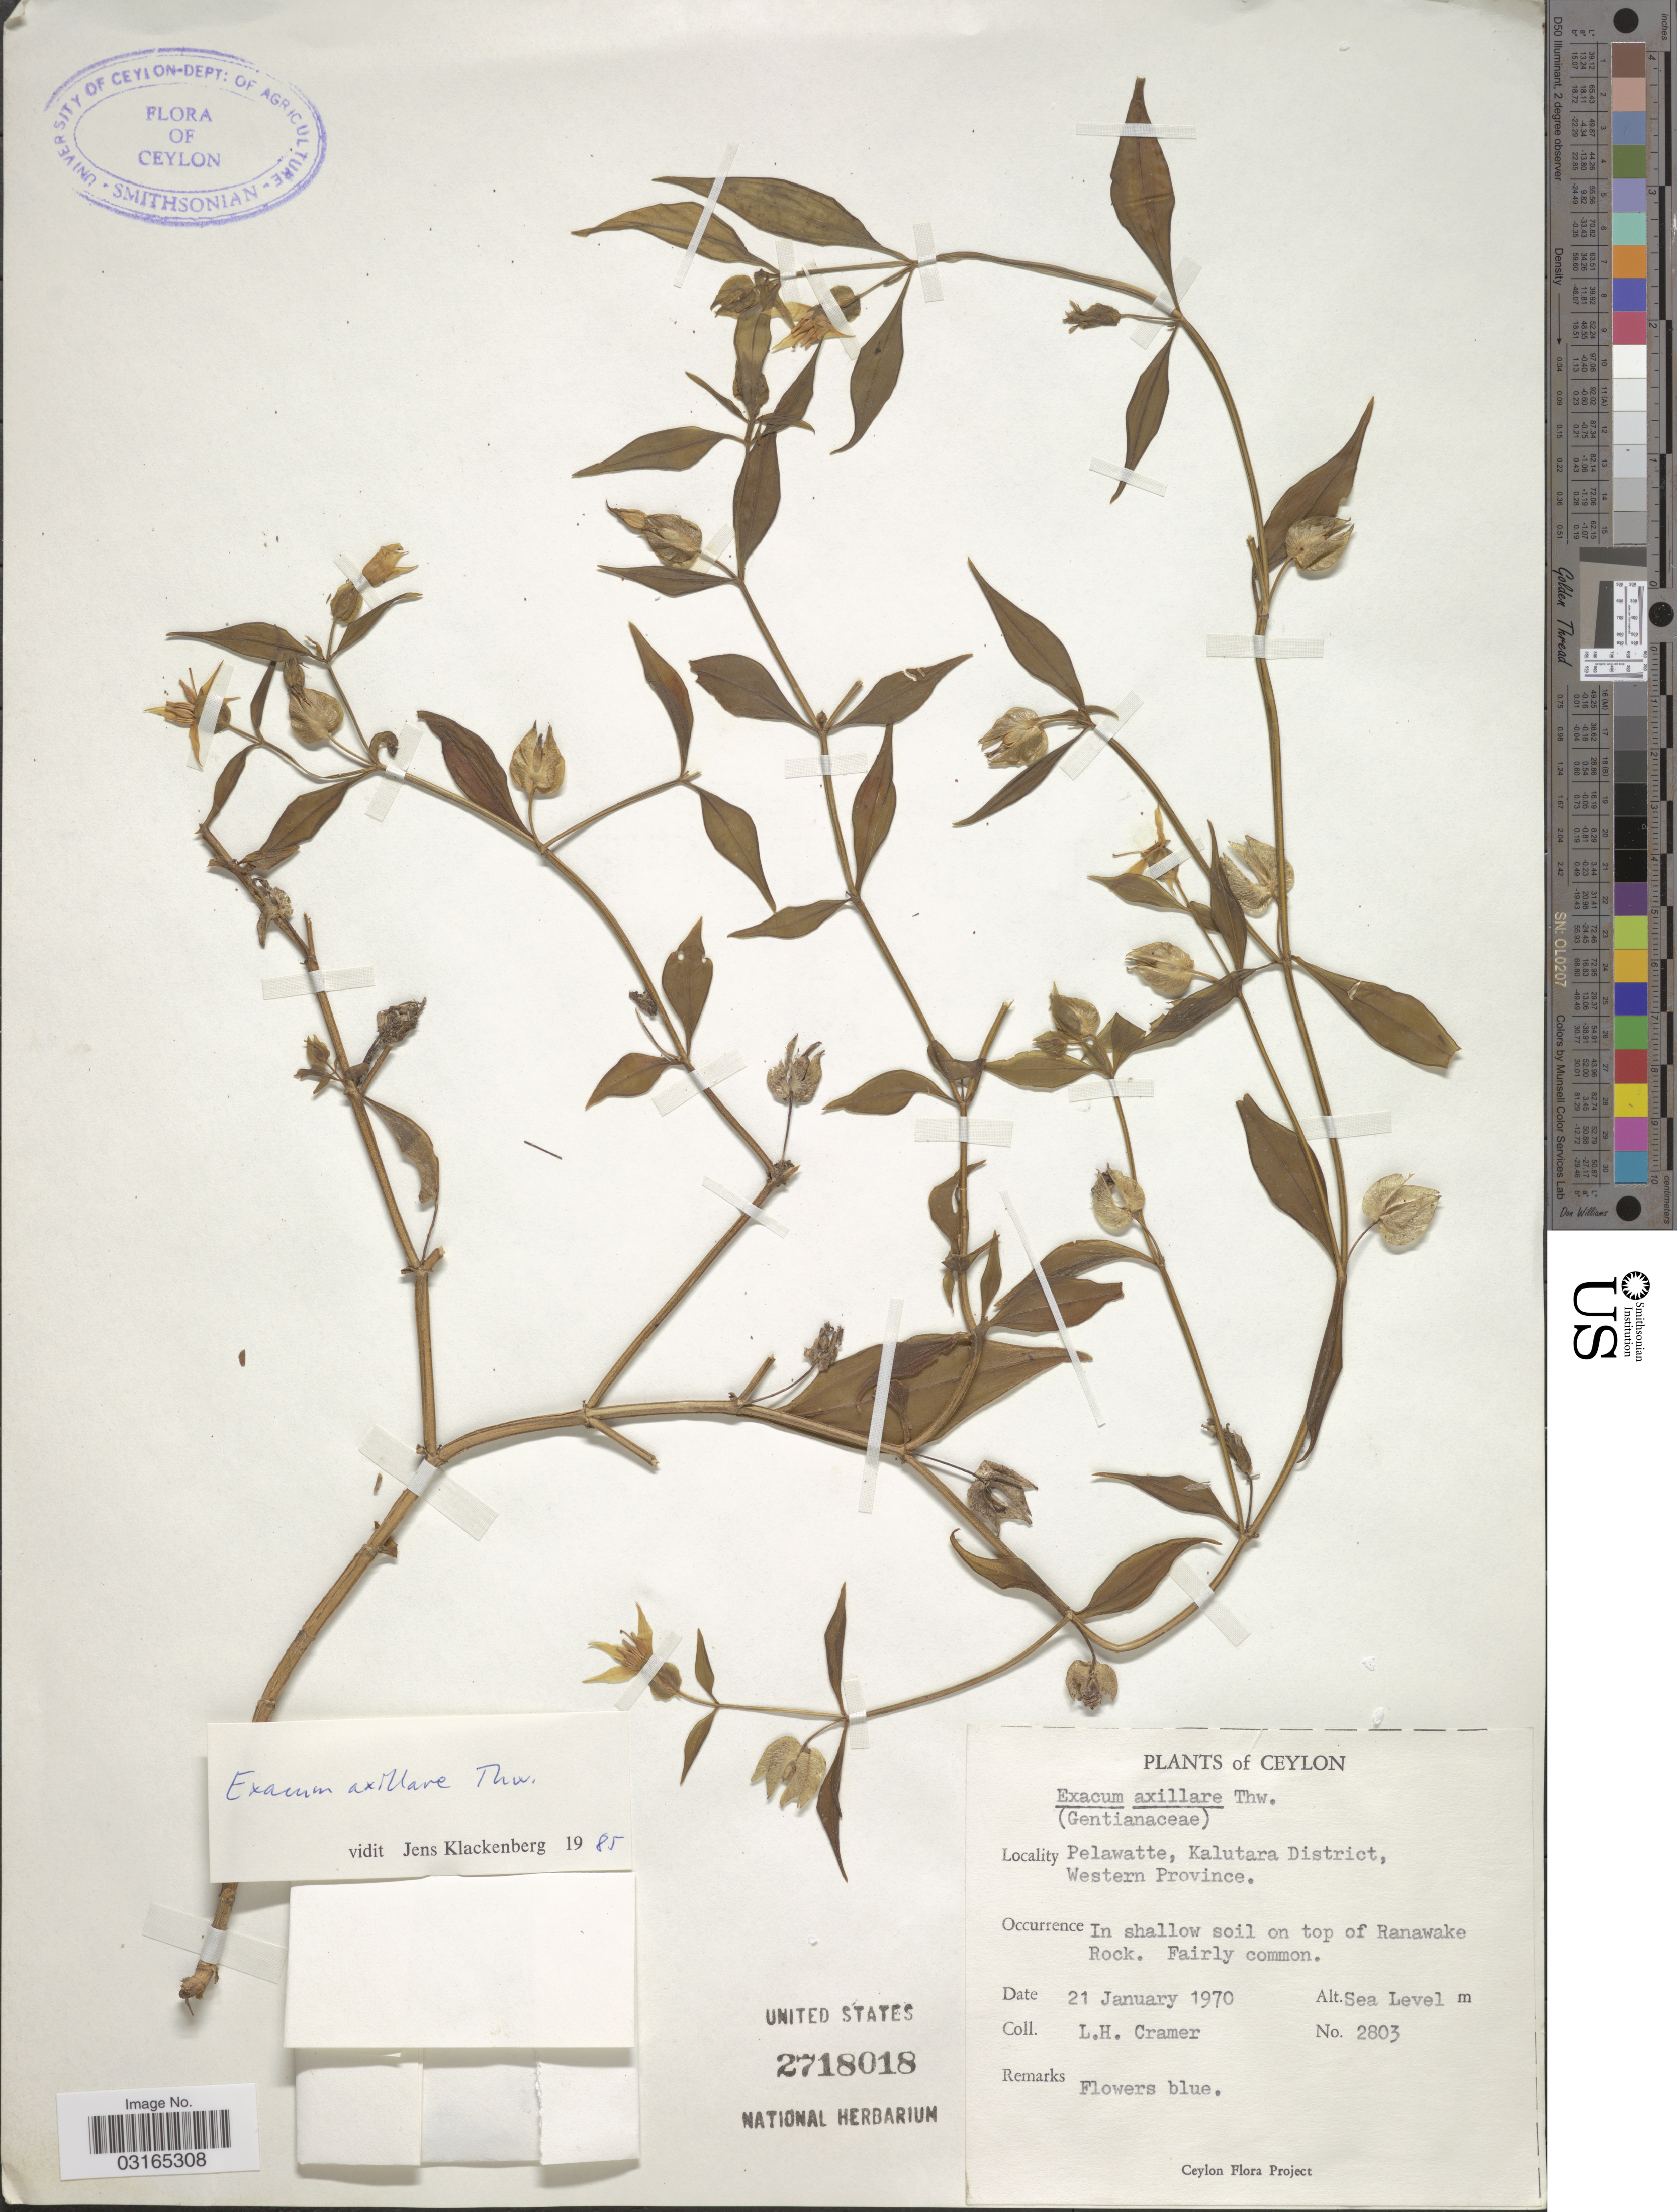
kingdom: Plantae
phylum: Tracheophyta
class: Magnoliopsida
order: Gentianales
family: Gentianaceae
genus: Exacum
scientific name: Exacum axillare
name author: Thwaites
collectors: L. H. Cramer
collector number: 2803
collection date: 1970-01-21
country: Sri Lanka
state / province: Western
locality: Ceylon. Western. Pelawatte, Kalutara District.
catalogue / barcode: US 2718018